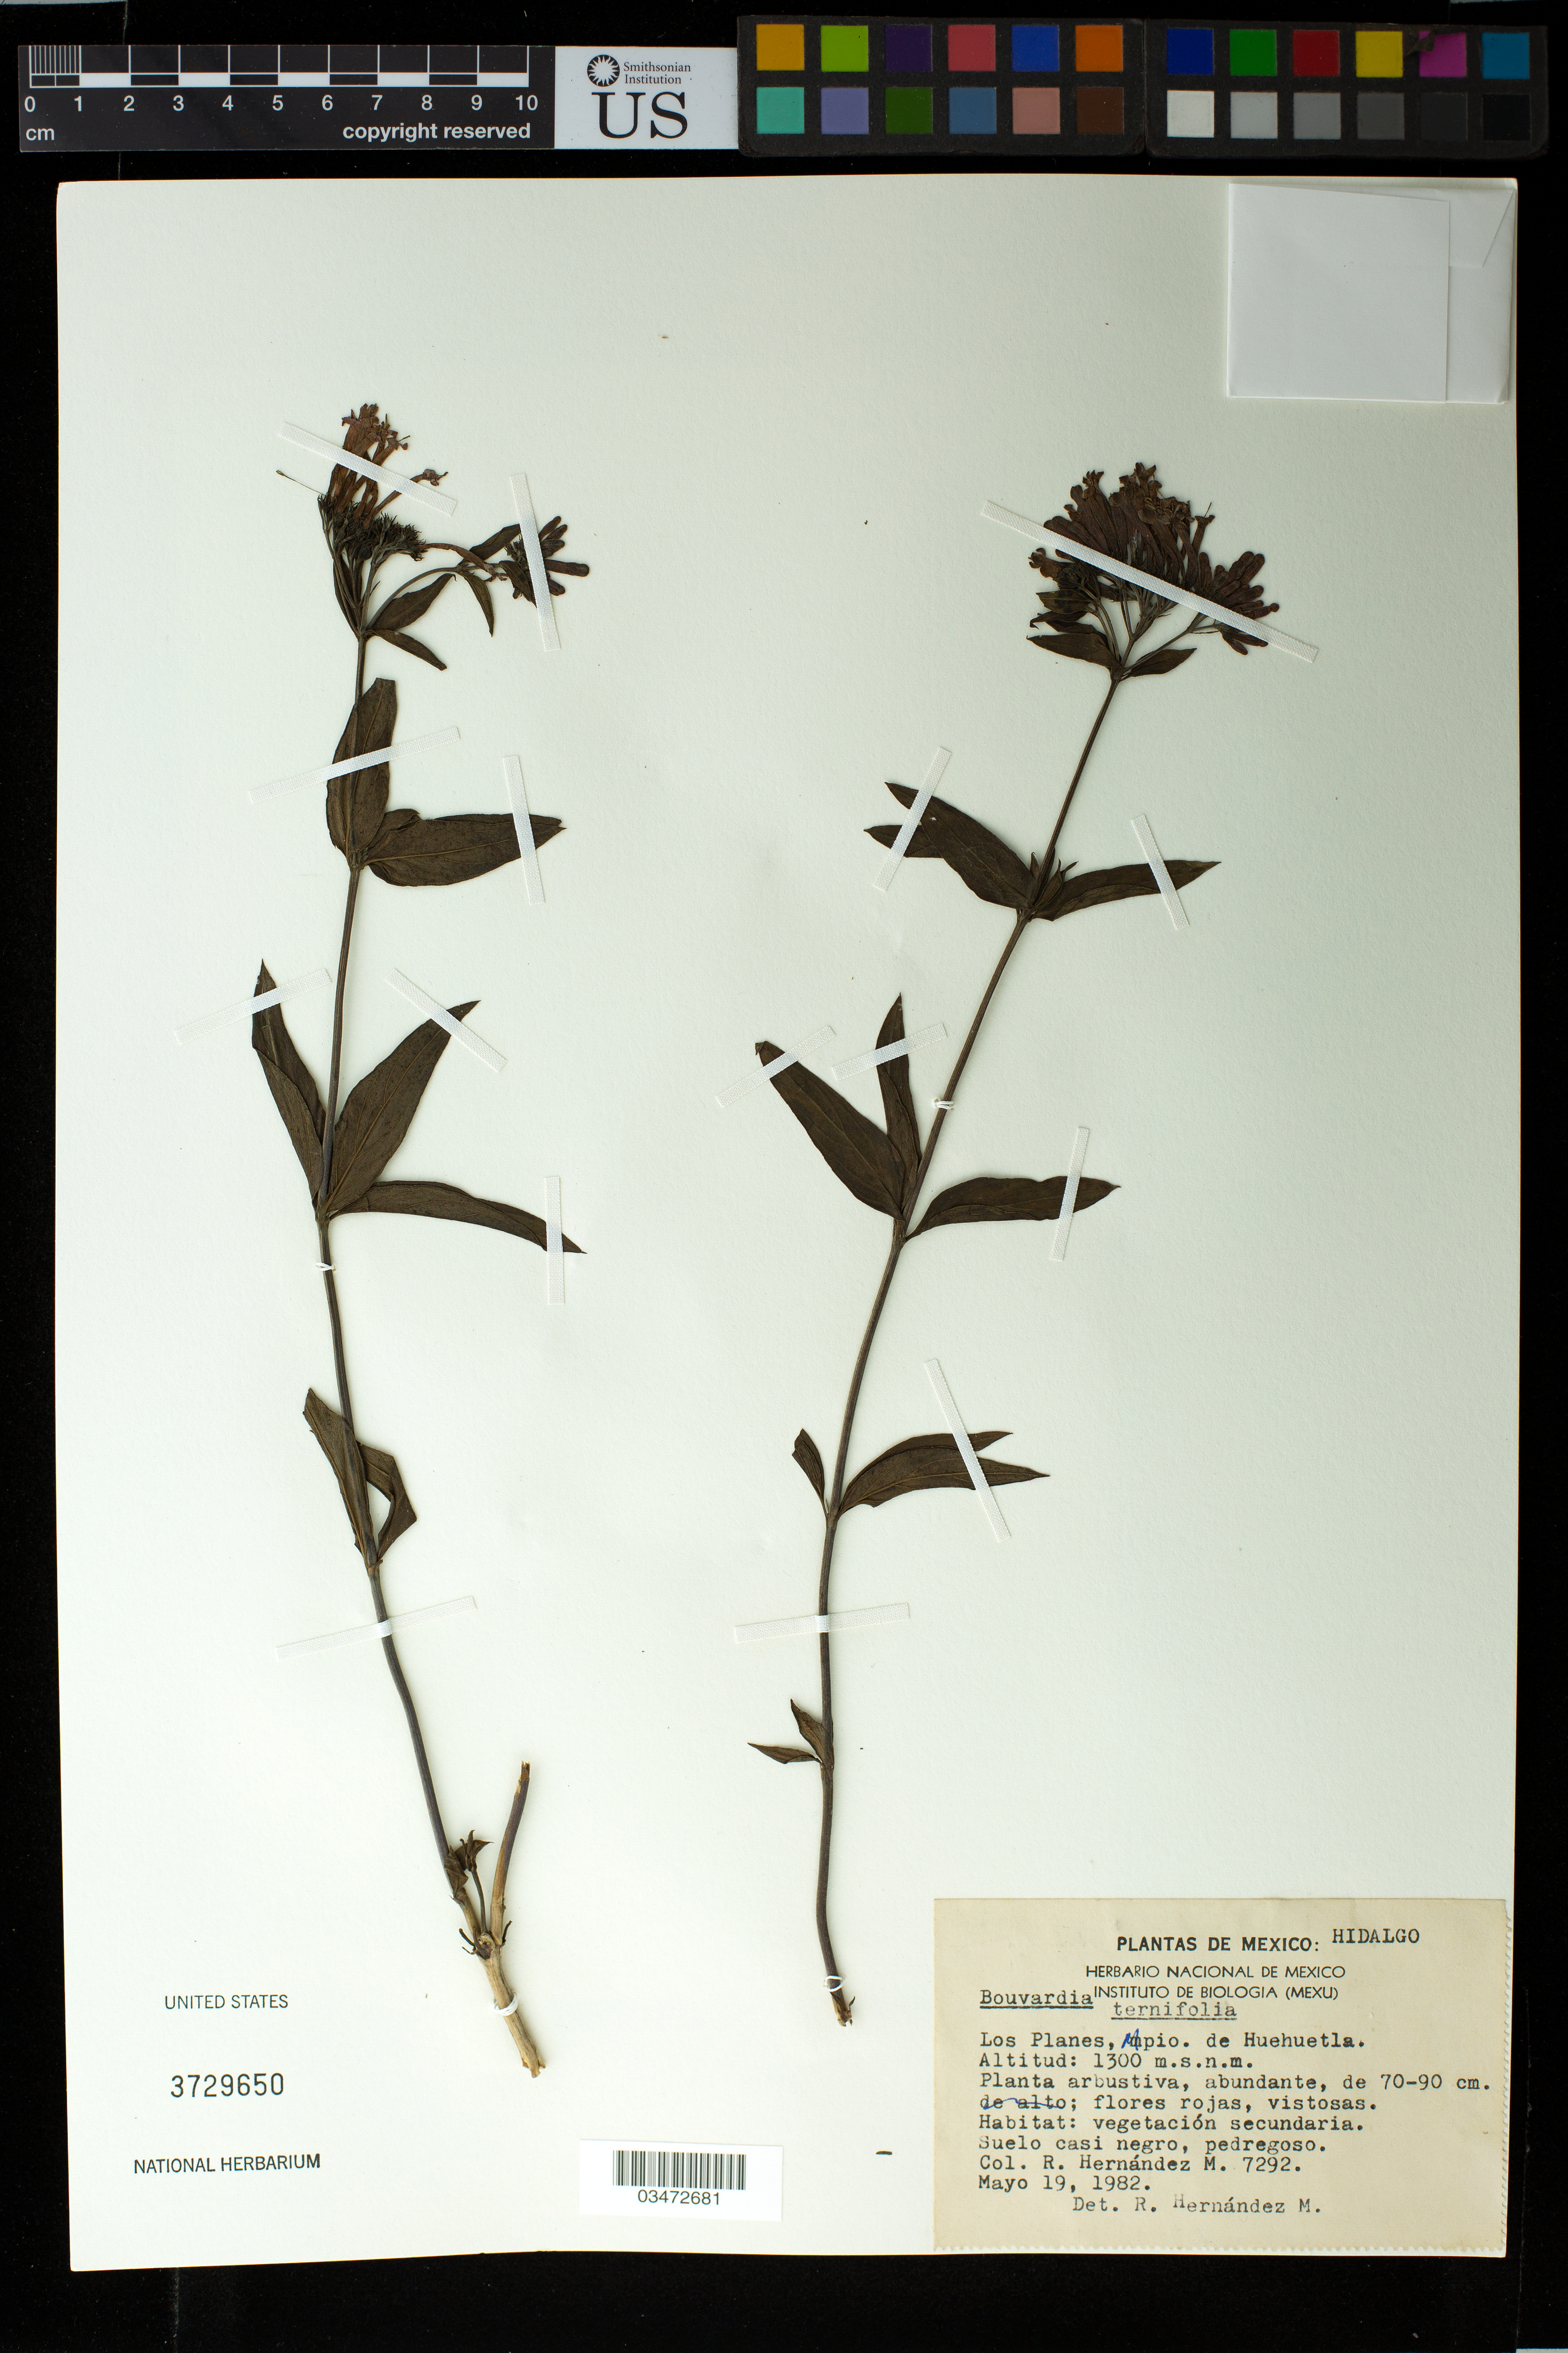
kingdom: Plantae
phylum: Tracheophyta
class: Magnoliopsida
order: Gentianales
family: Rubiaceae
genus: Bouvardia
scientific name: Bouvardia ternifolia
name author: (Cav.) Schltdl.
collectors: R. Hernández M.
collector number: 7292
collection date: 1982-05-19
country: Mexico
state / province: Hidalgo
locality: Los Planes. mpio. de Huehuetla.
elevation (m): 1300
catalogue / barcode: US 3729650